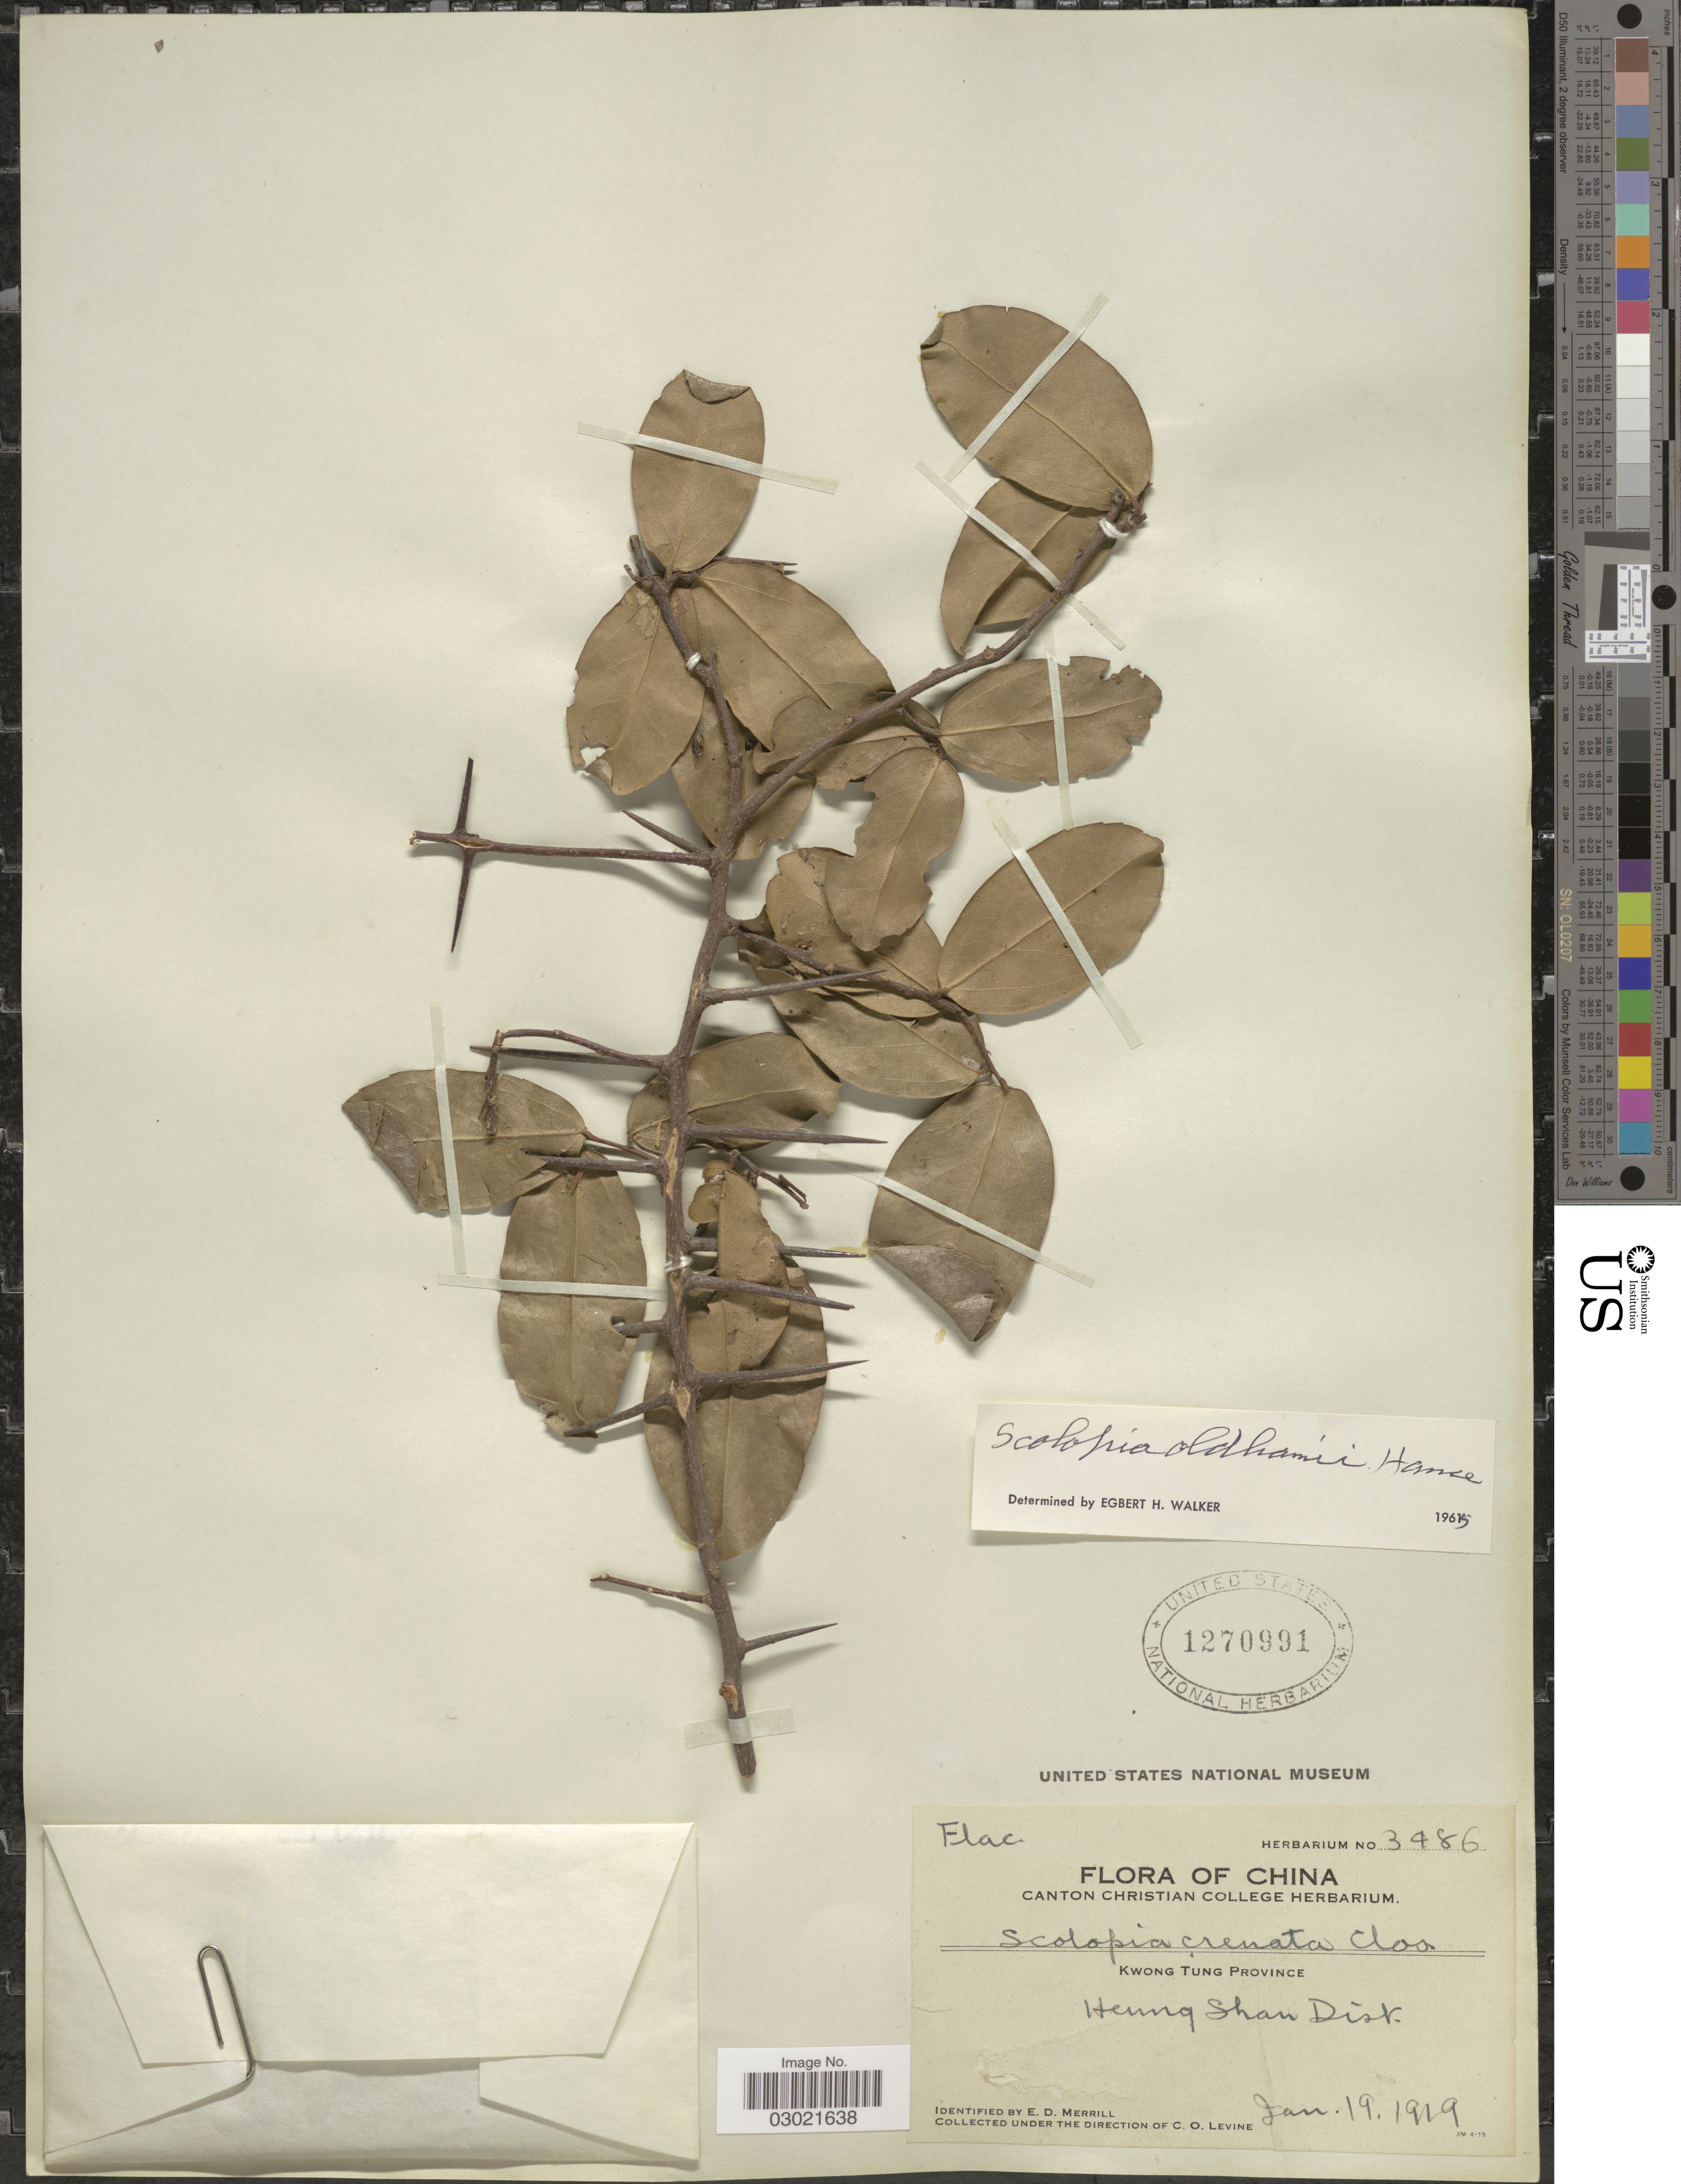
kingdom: Plantae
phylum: Tracheophyta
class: Magnoliopsida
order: Malpighiales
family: Salicaceae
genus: Scolopia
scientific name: Scolopia oldhamii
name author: Hance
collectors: E. D. Merrill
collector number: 3486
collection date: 1919-01-19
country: China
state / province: Guangdong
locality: Kwong Tung Province. Heung Shan Dist.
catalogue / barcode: US 1270991